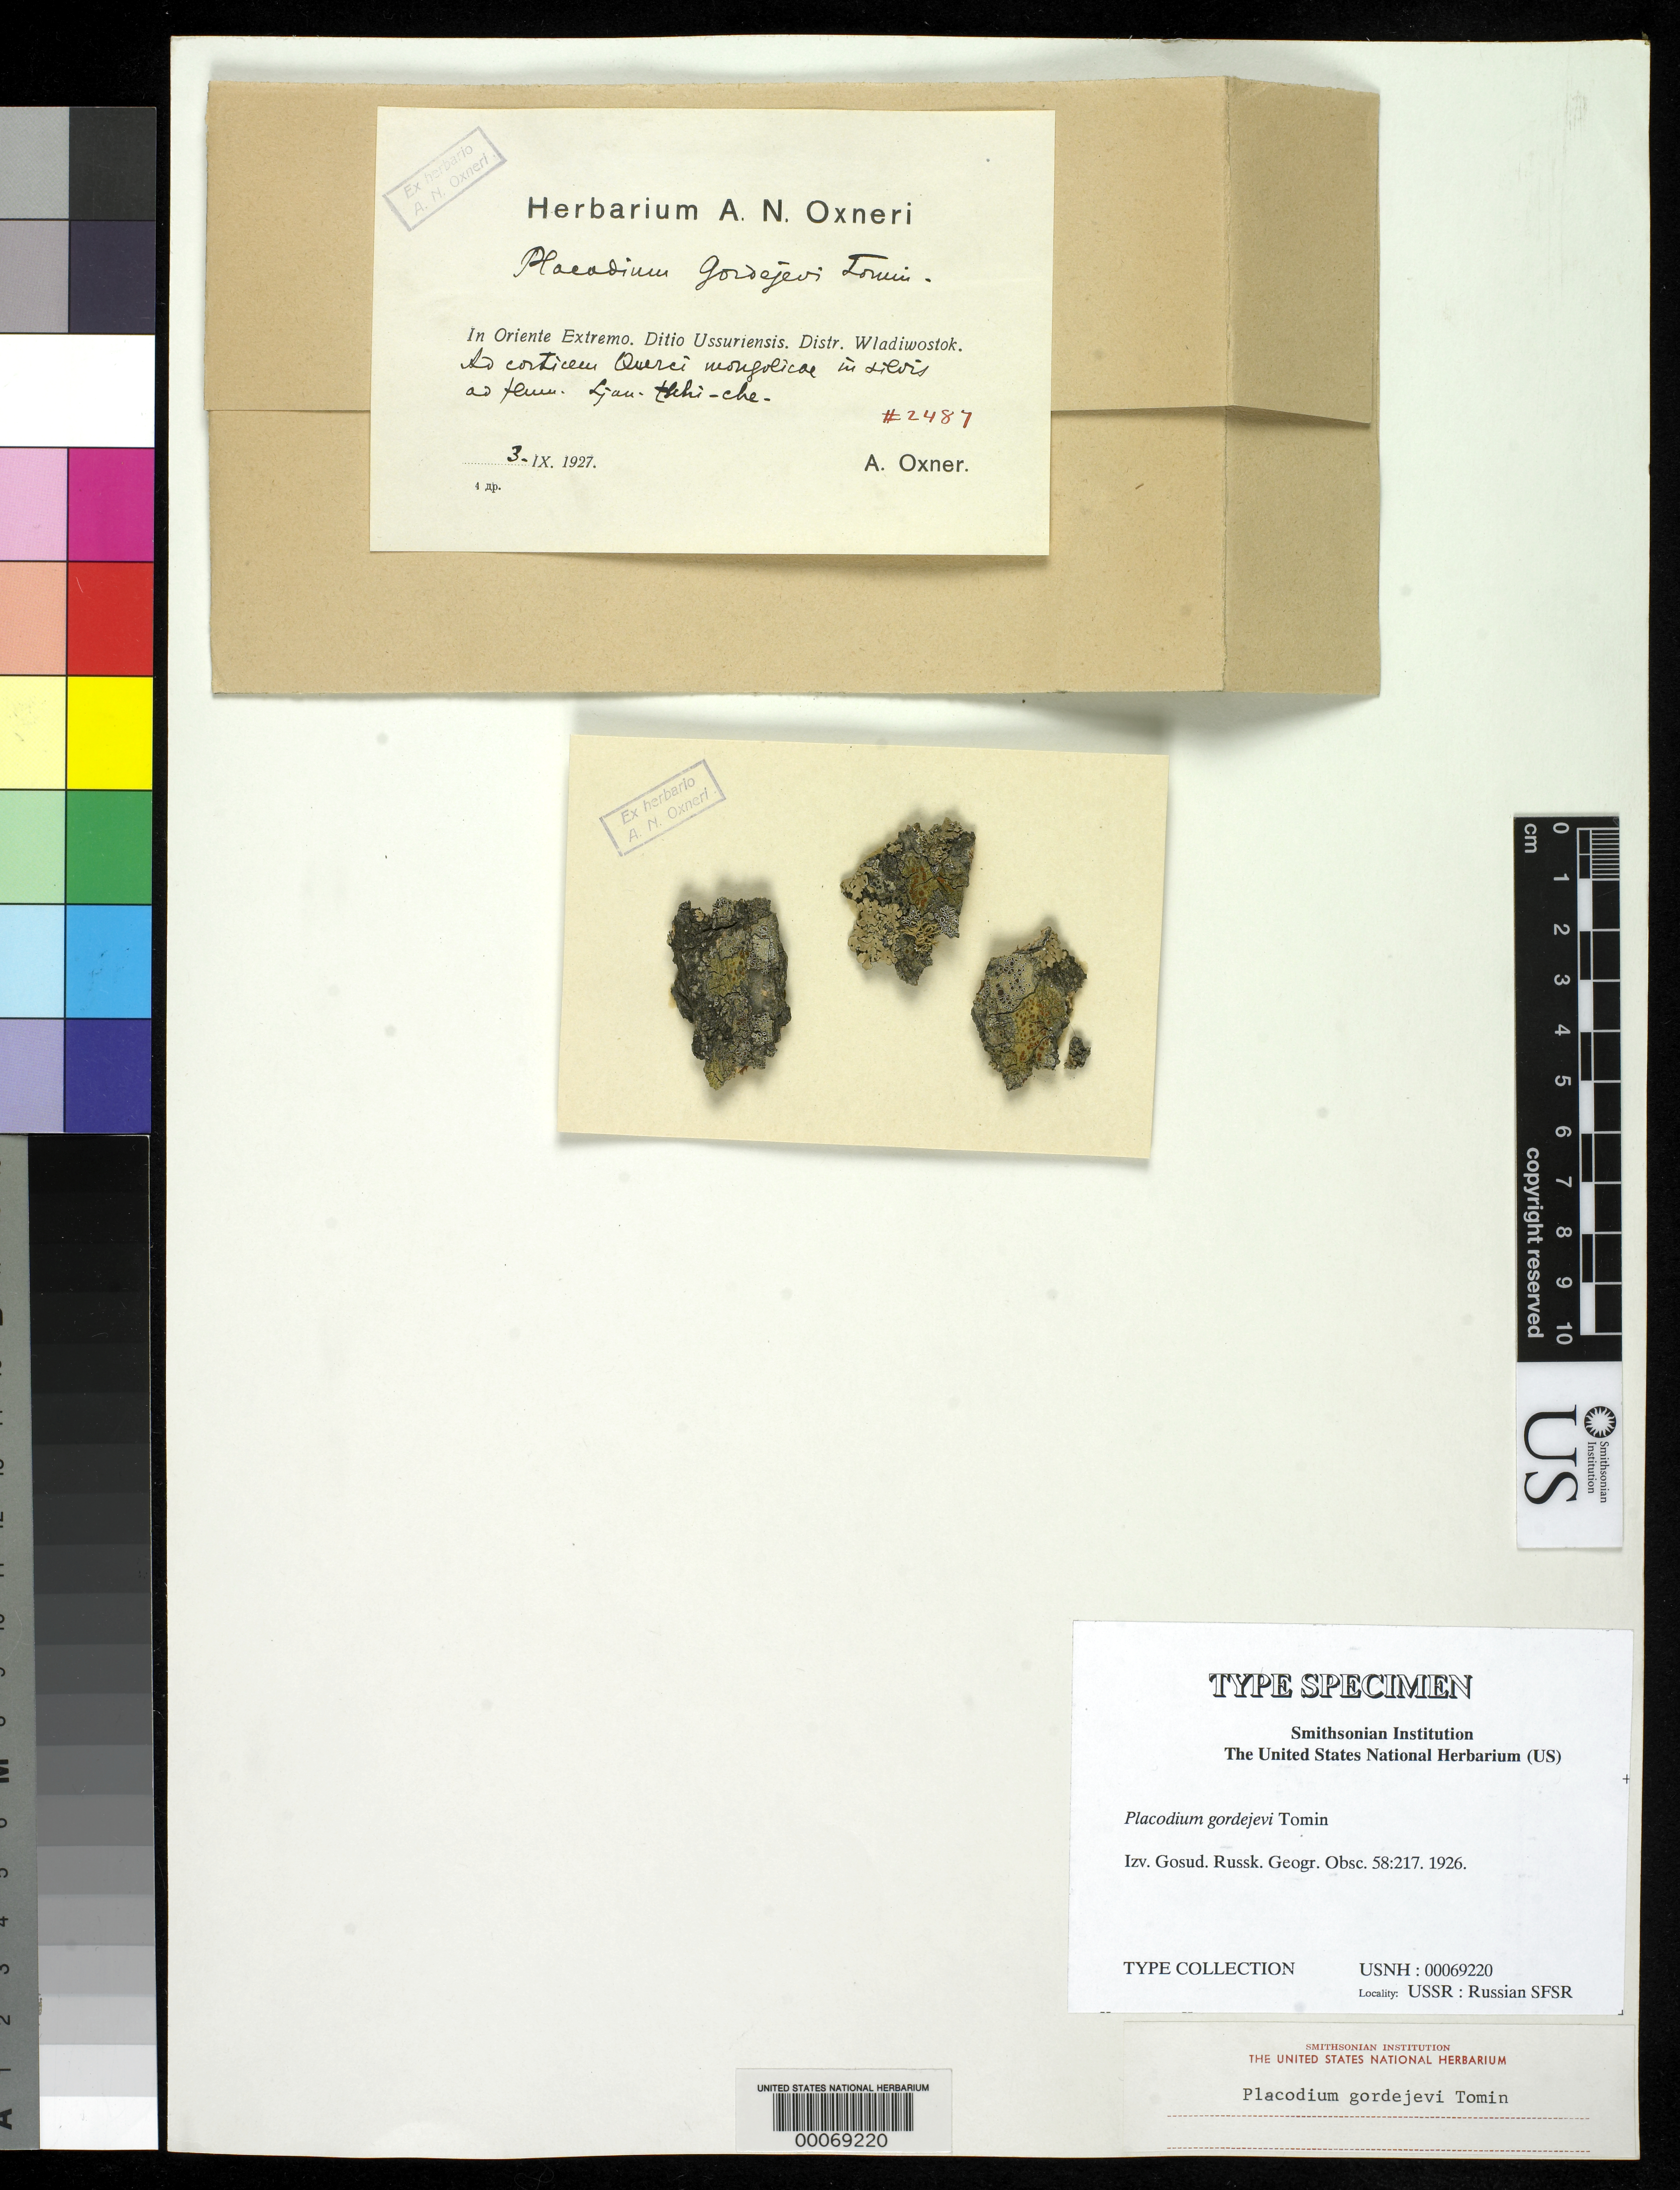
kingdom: Fungi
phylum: Ascomycota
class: Lecanoromycetes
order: Teloschistales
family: Teloschistaceae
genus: Placodium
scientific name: Placodium gordejevi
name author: Tomin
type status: Type Collection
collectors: A. Oskner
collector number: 2487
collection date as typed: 03 Apr 1927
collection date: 1927-04-03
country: Russian Federation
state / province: Primorsky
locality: Ussuriensis Ditio, Distr. Wladiwostok. [Ussuriyskiy Rayon, Vladivostok District?]